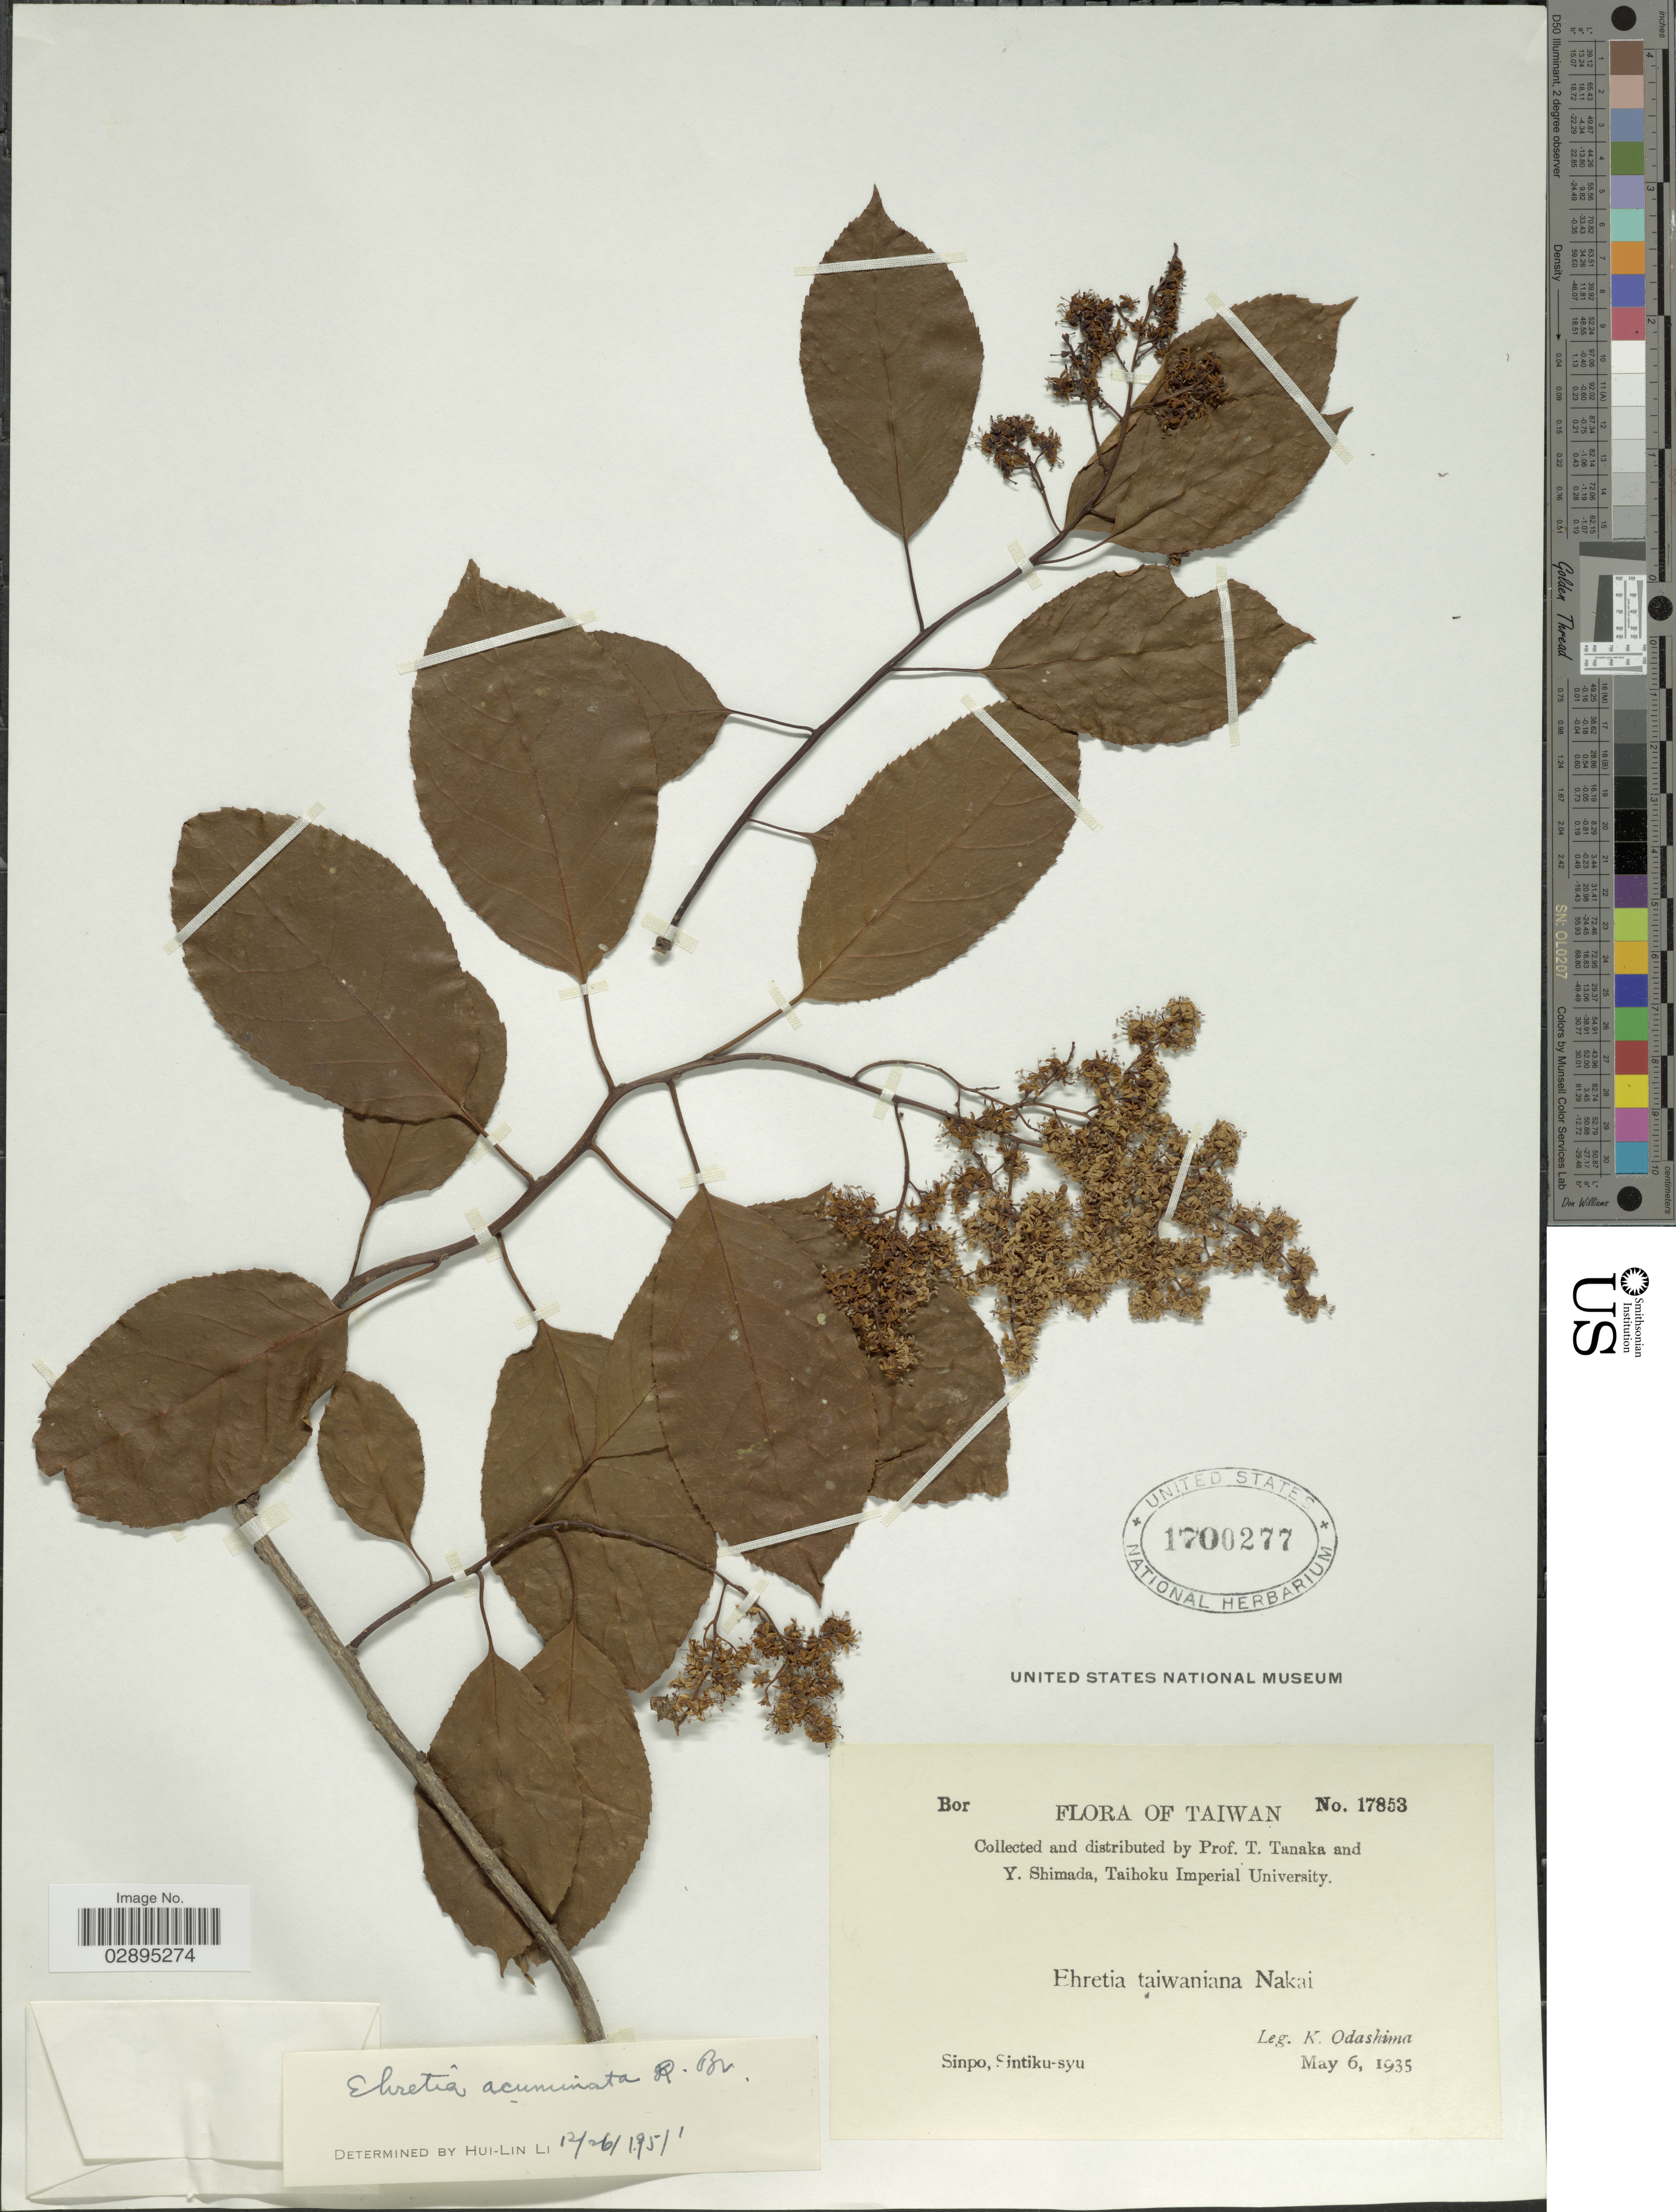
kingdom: Plantae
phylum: Tracheophyta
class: Magnoliopsida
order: Boraginales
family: Ehretiaceae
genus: Ehretia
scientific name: Ehretia acuminata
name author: R. Br.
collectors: K. Odashima, T. Tanaka & Y. Shimada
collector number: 17853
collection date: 1935-05-06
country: Taiwan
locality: Sinpo, Sintiku-syu.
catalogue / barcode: US 1700277